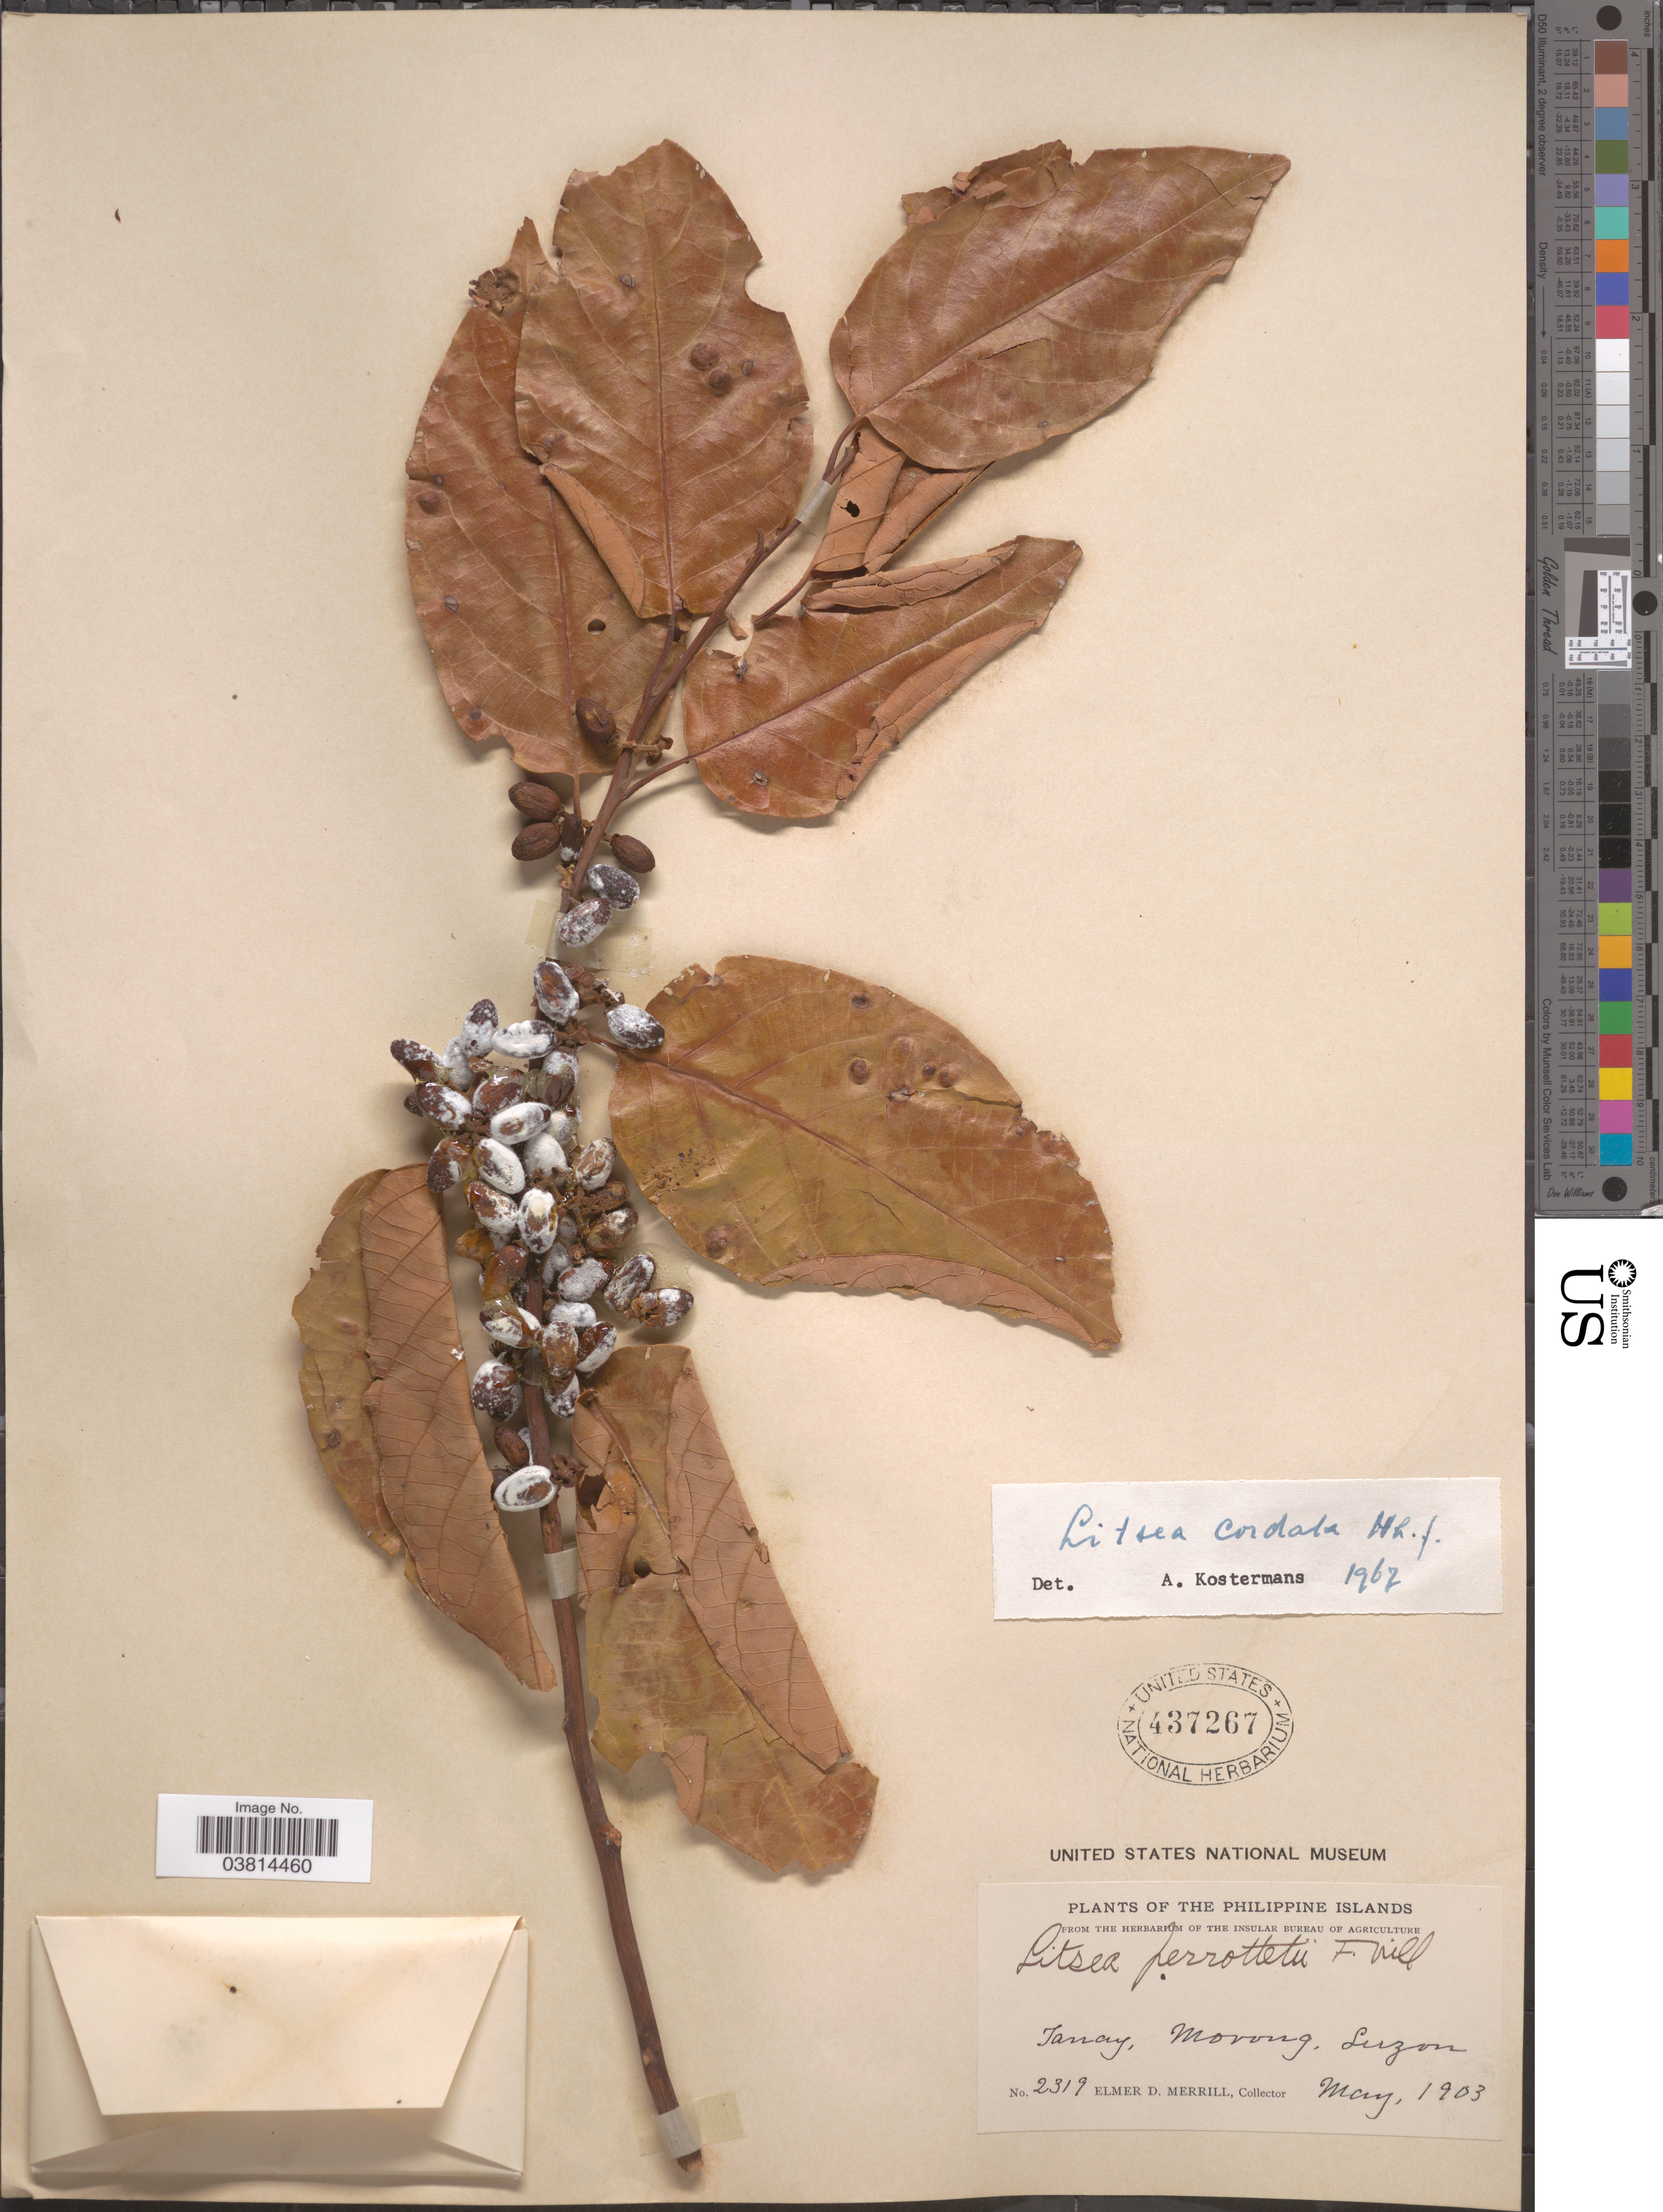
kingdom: Plantae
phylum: Tracheophyta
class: Magnoliopsida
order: Laurales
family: Lauraceae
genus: Litsea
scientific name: Litsea cordata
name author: Hook. f.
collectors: E. D. Merrill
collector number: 2319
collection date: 1903-05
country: Philippines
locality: Tanay, Morong, Luzon.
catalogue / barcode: US 437267